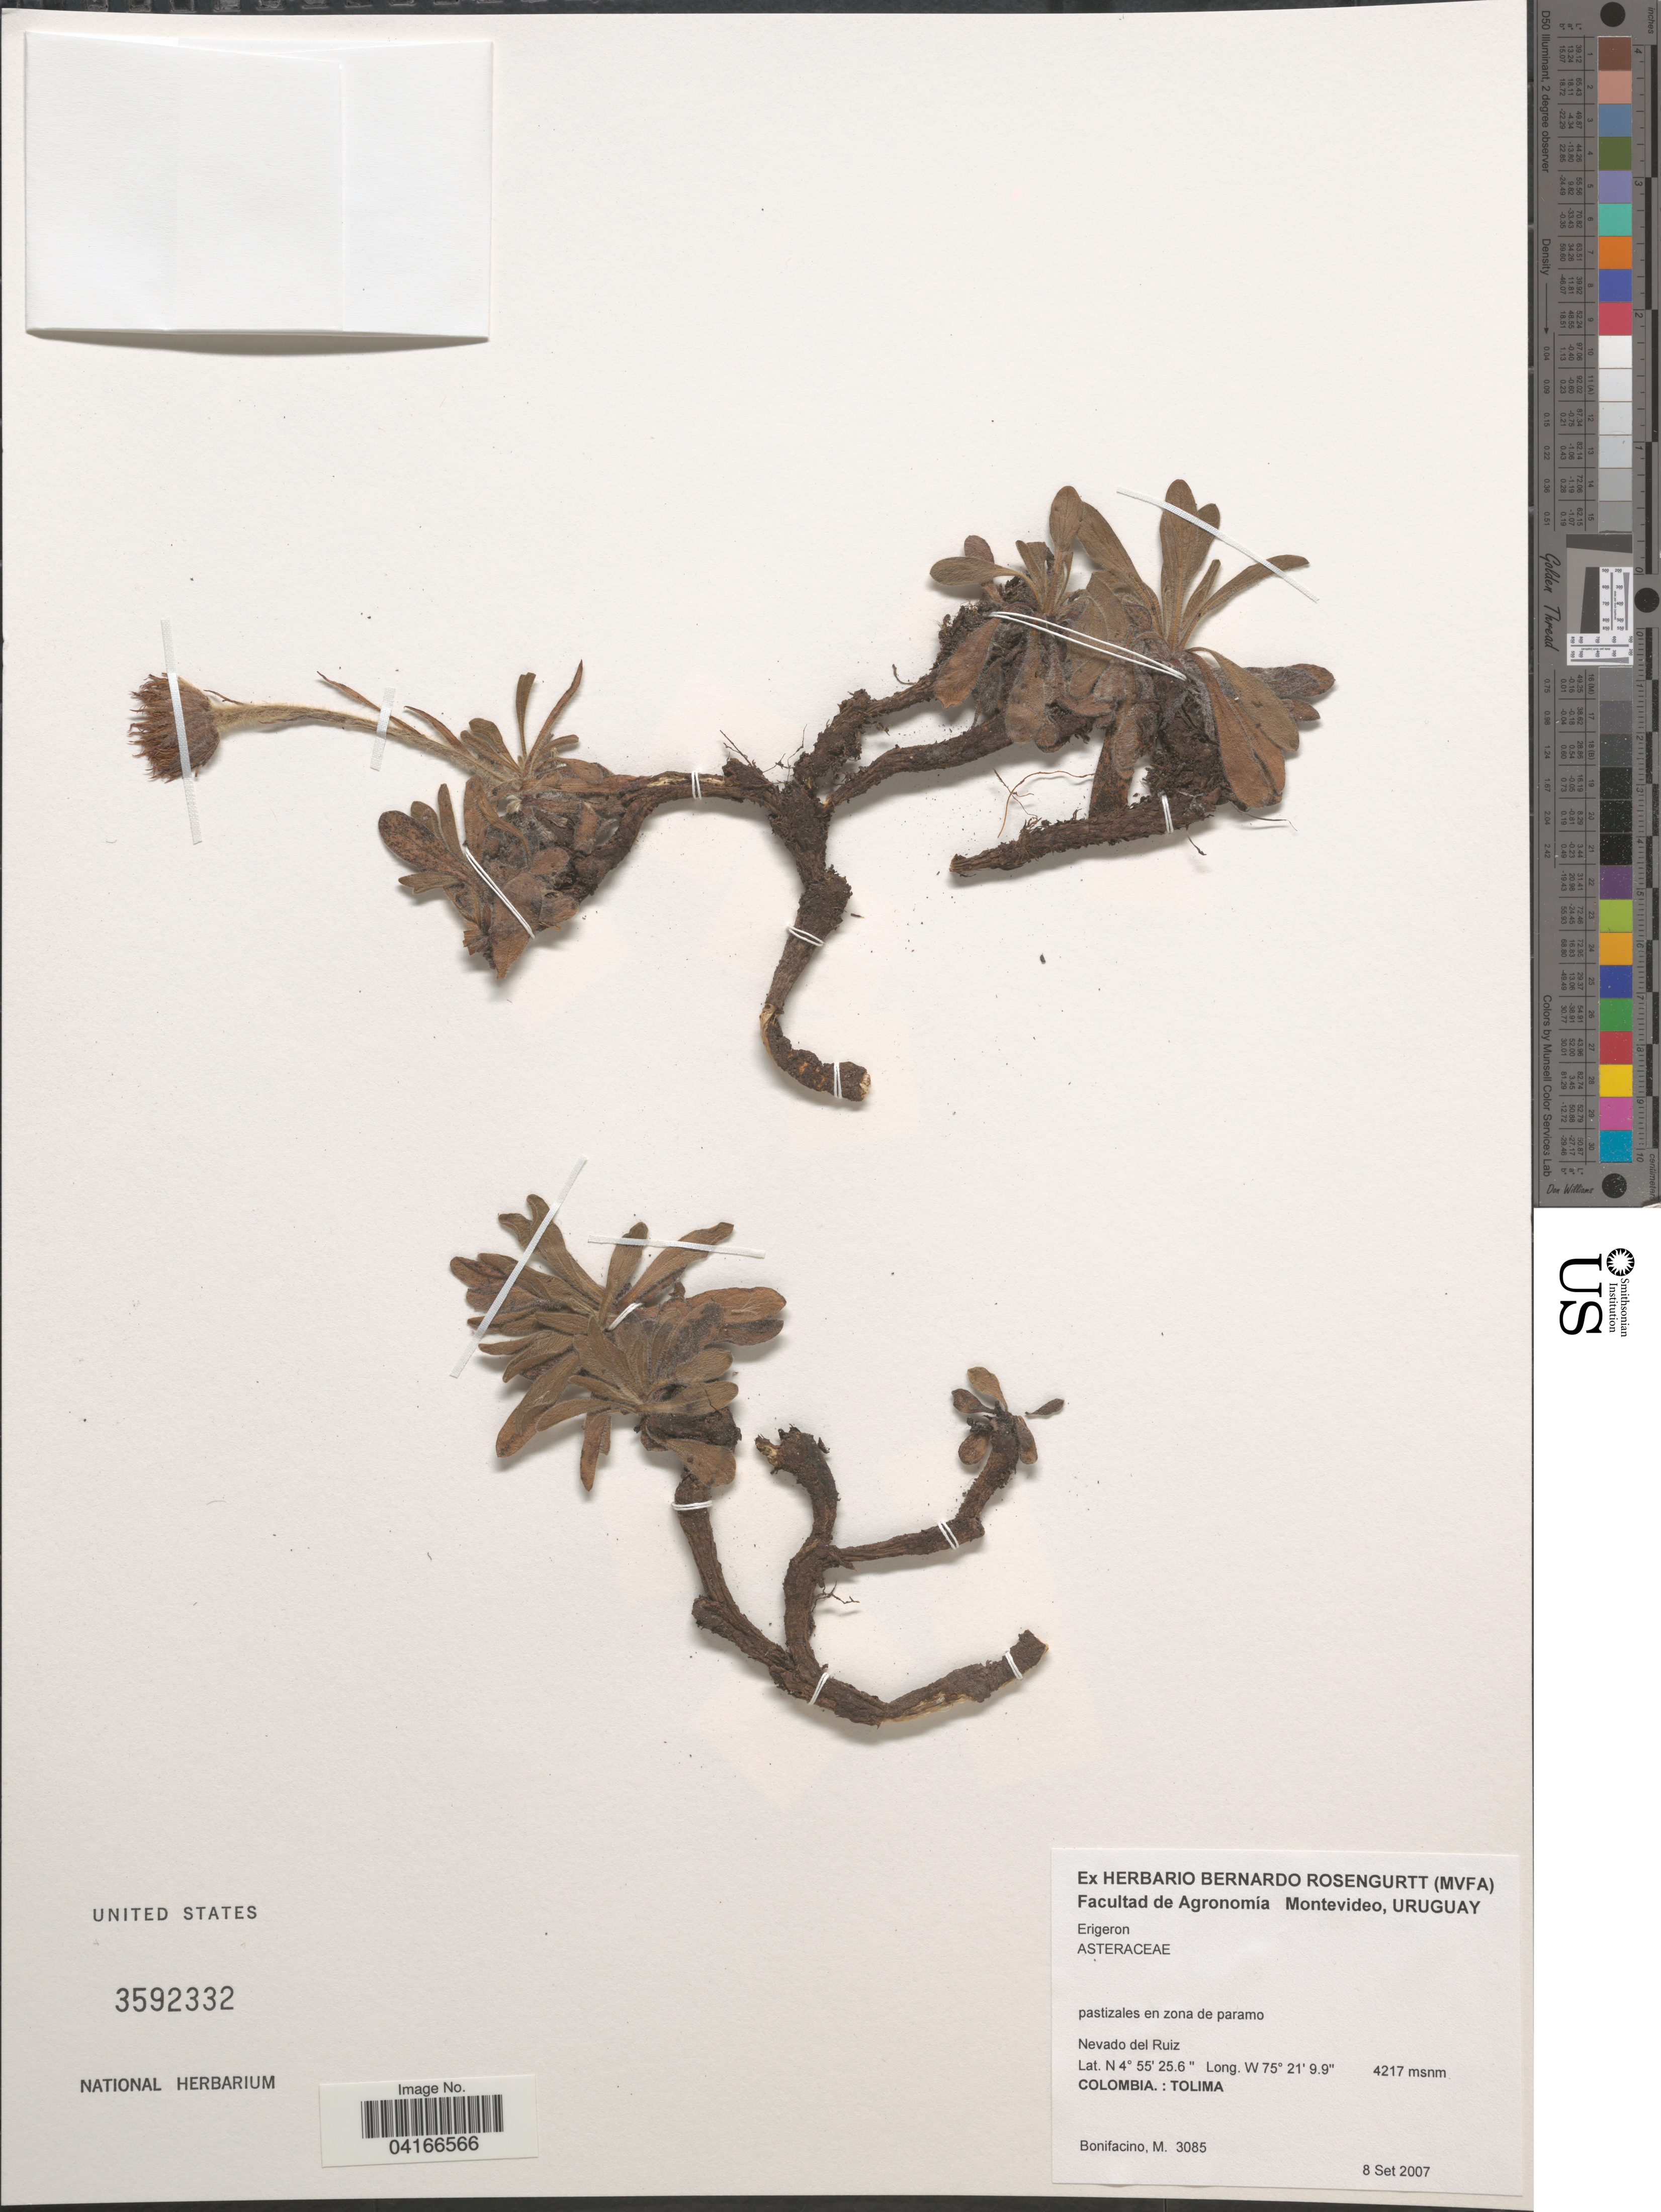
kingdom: Plantae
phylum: Tracheophyta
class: Magnoliopsida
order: Asterales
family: Asteraceae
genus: Erigeron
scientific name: Erigeron sp.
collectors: M. Bonifacino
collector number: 3085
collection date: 2007-09-08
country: Colombia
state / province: Tolima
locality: Nevado del Ruiz.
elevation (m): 4217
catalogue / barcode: US 3592332